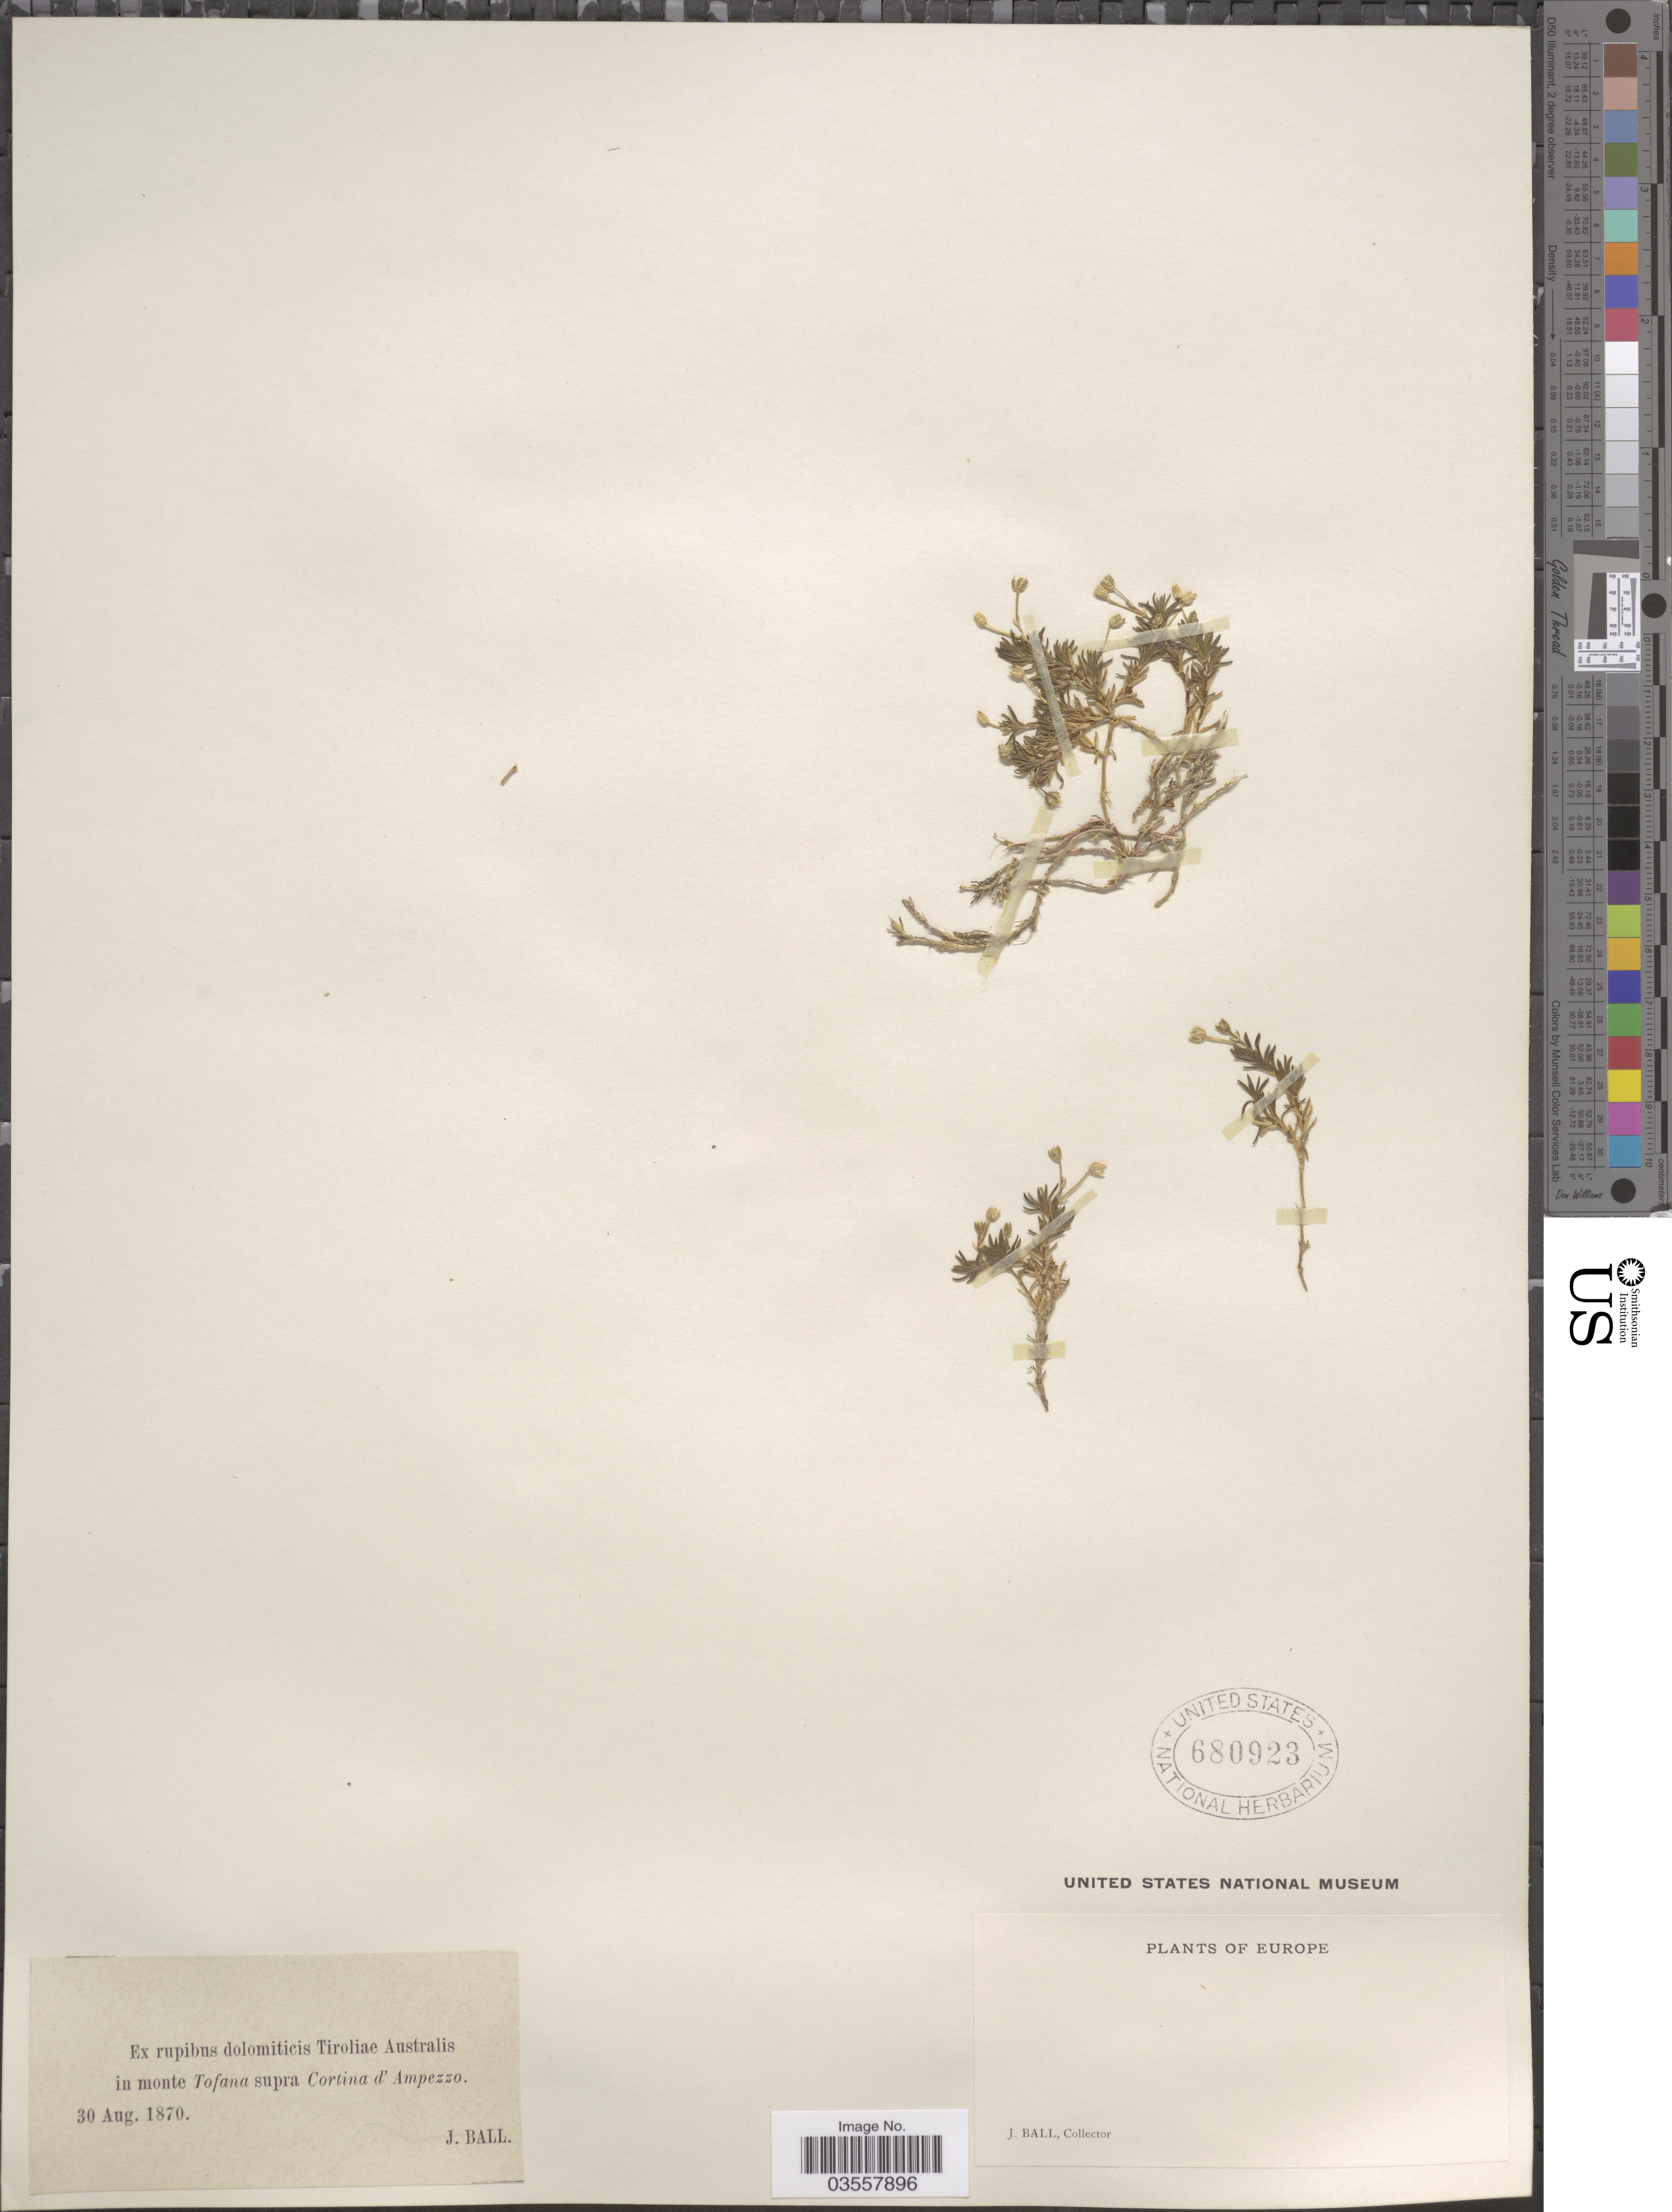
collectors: J. Ball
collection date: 1870-08-30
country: Italy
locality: Ex rupibus dolomiticis Tiroliae Australis in monte Tofana supra Cortina d' Ampezzo.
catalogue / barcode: US 680923